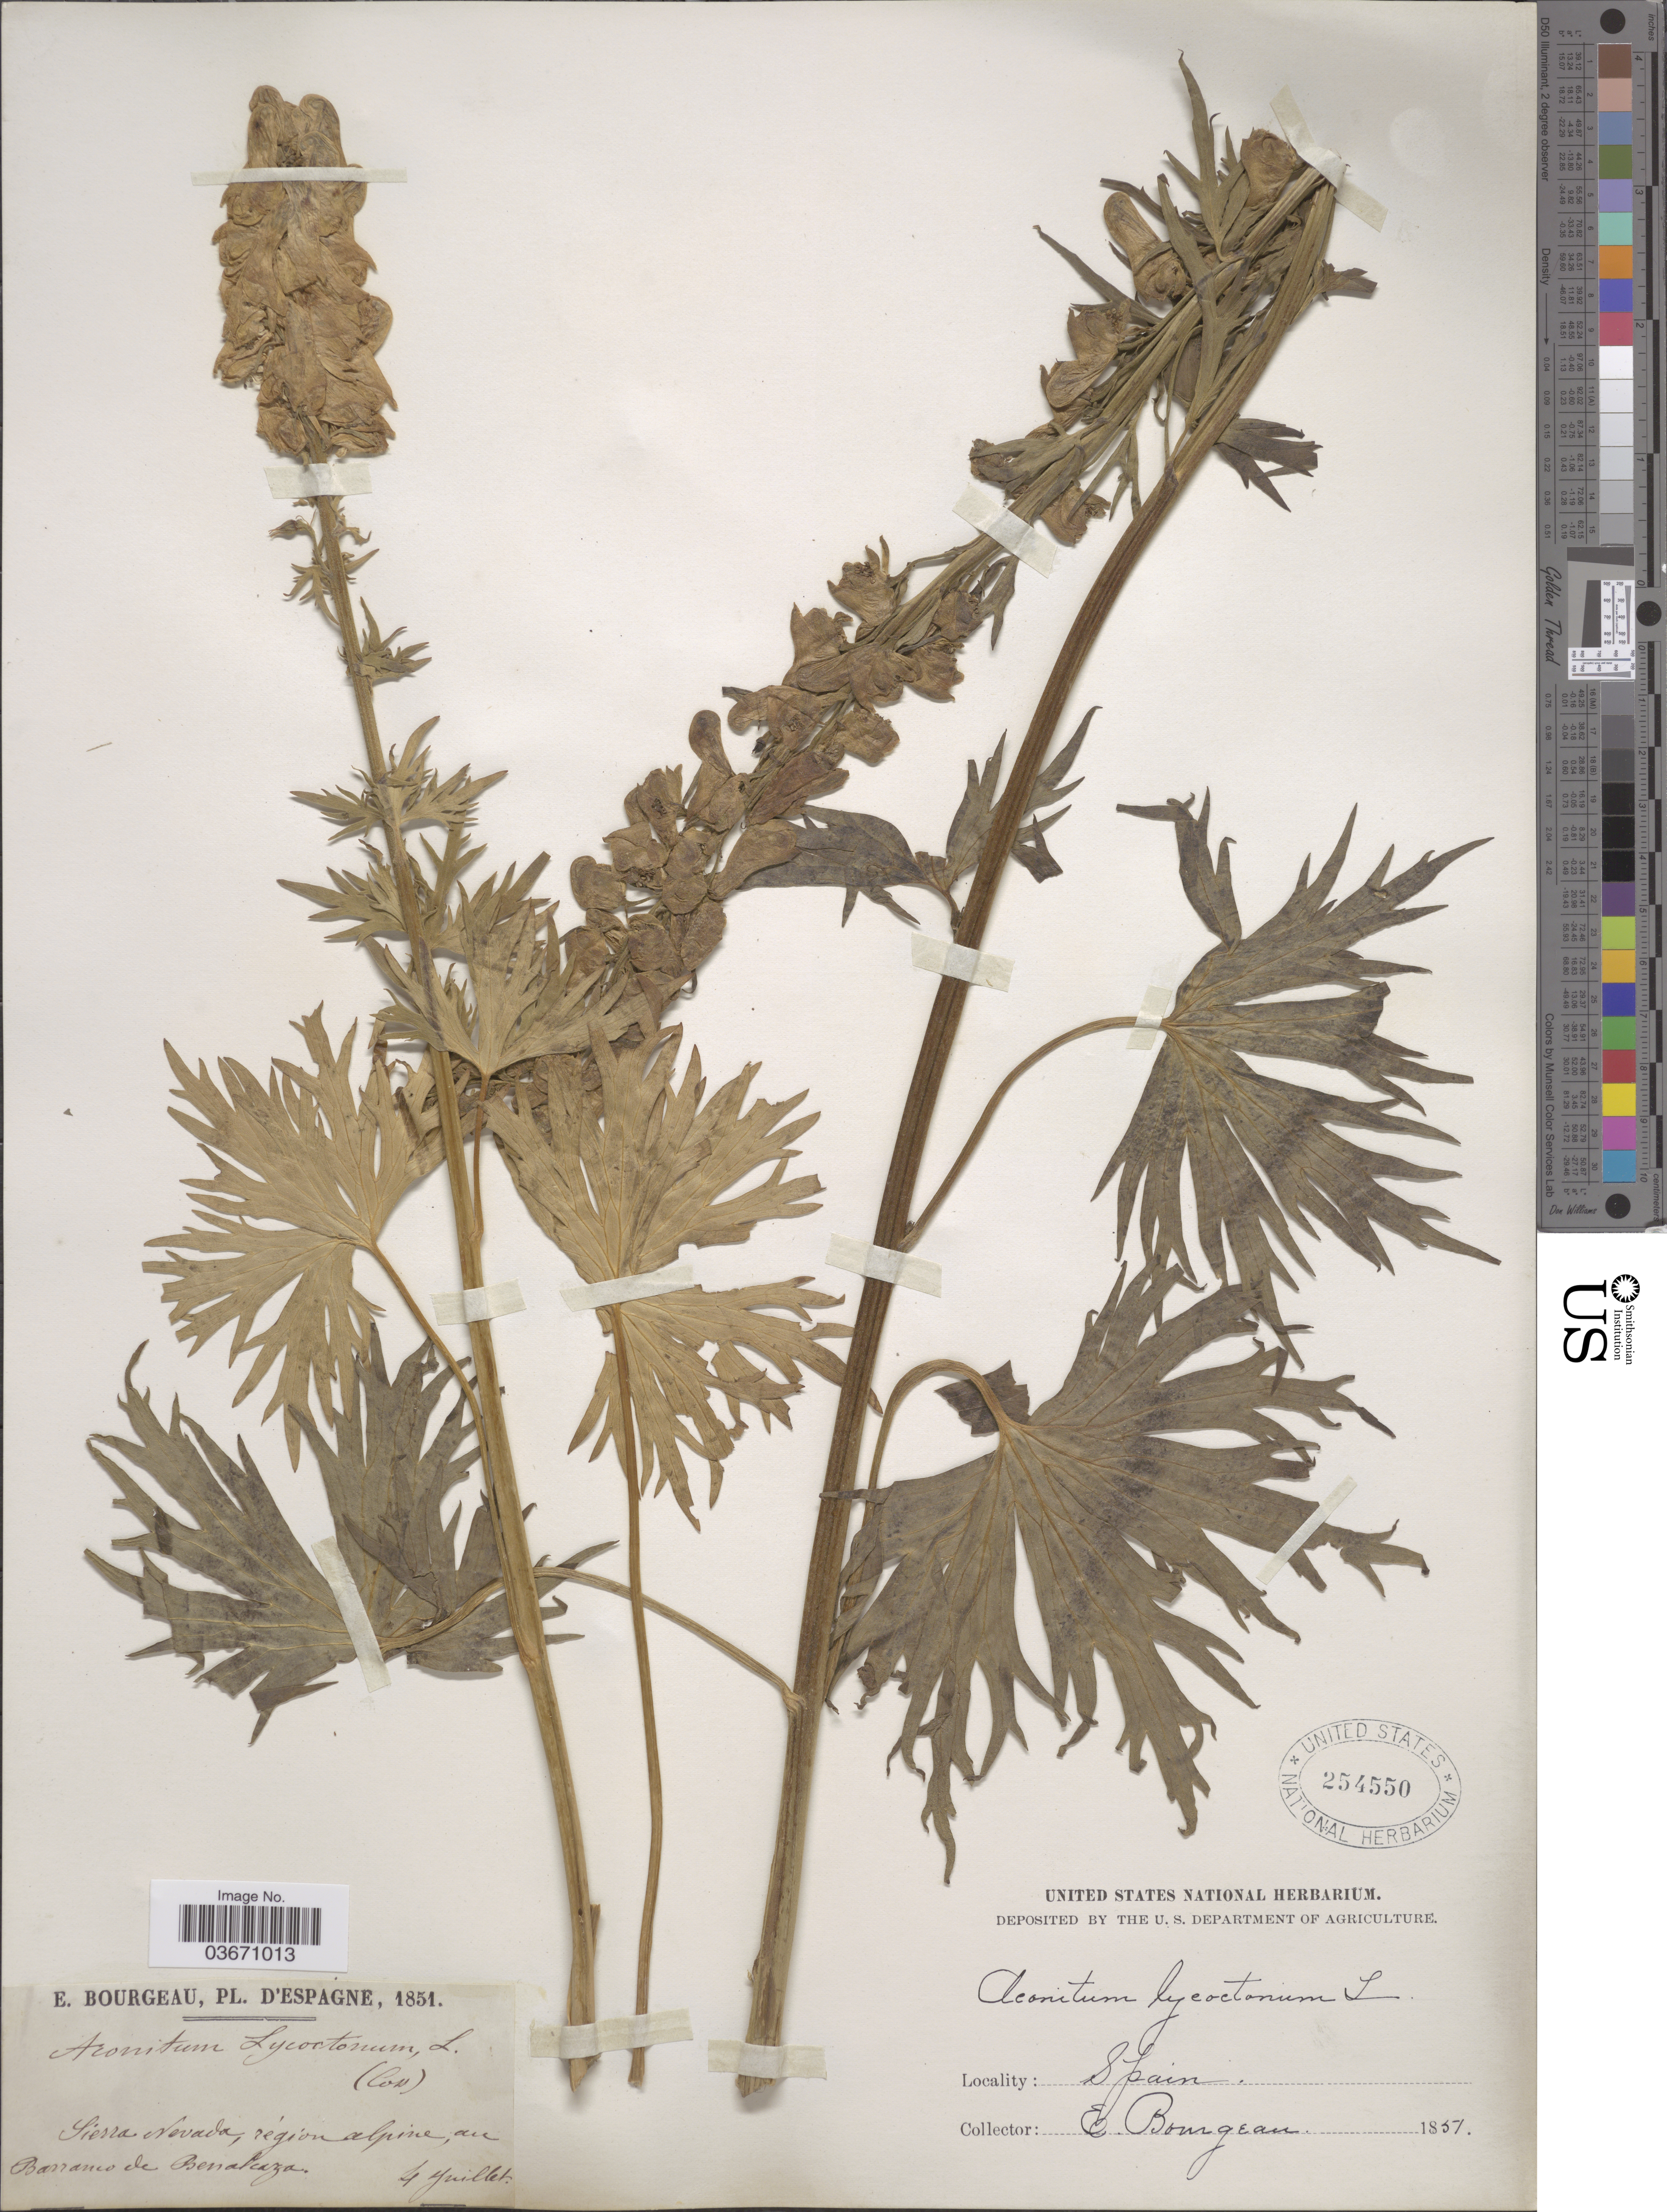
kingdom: Plantae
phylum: Tracheophyta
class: Magnoliopsida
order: Ranunculales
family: Ranunculaceae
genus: Aconitum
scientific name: Aconitum lycoctonum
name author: L.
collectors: E. Bourgeau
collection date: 1851-07-04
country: Spain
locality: Espagne. Sierra Nevada, région alpine, au Barranco de Benaluza.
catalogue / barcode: US 254450